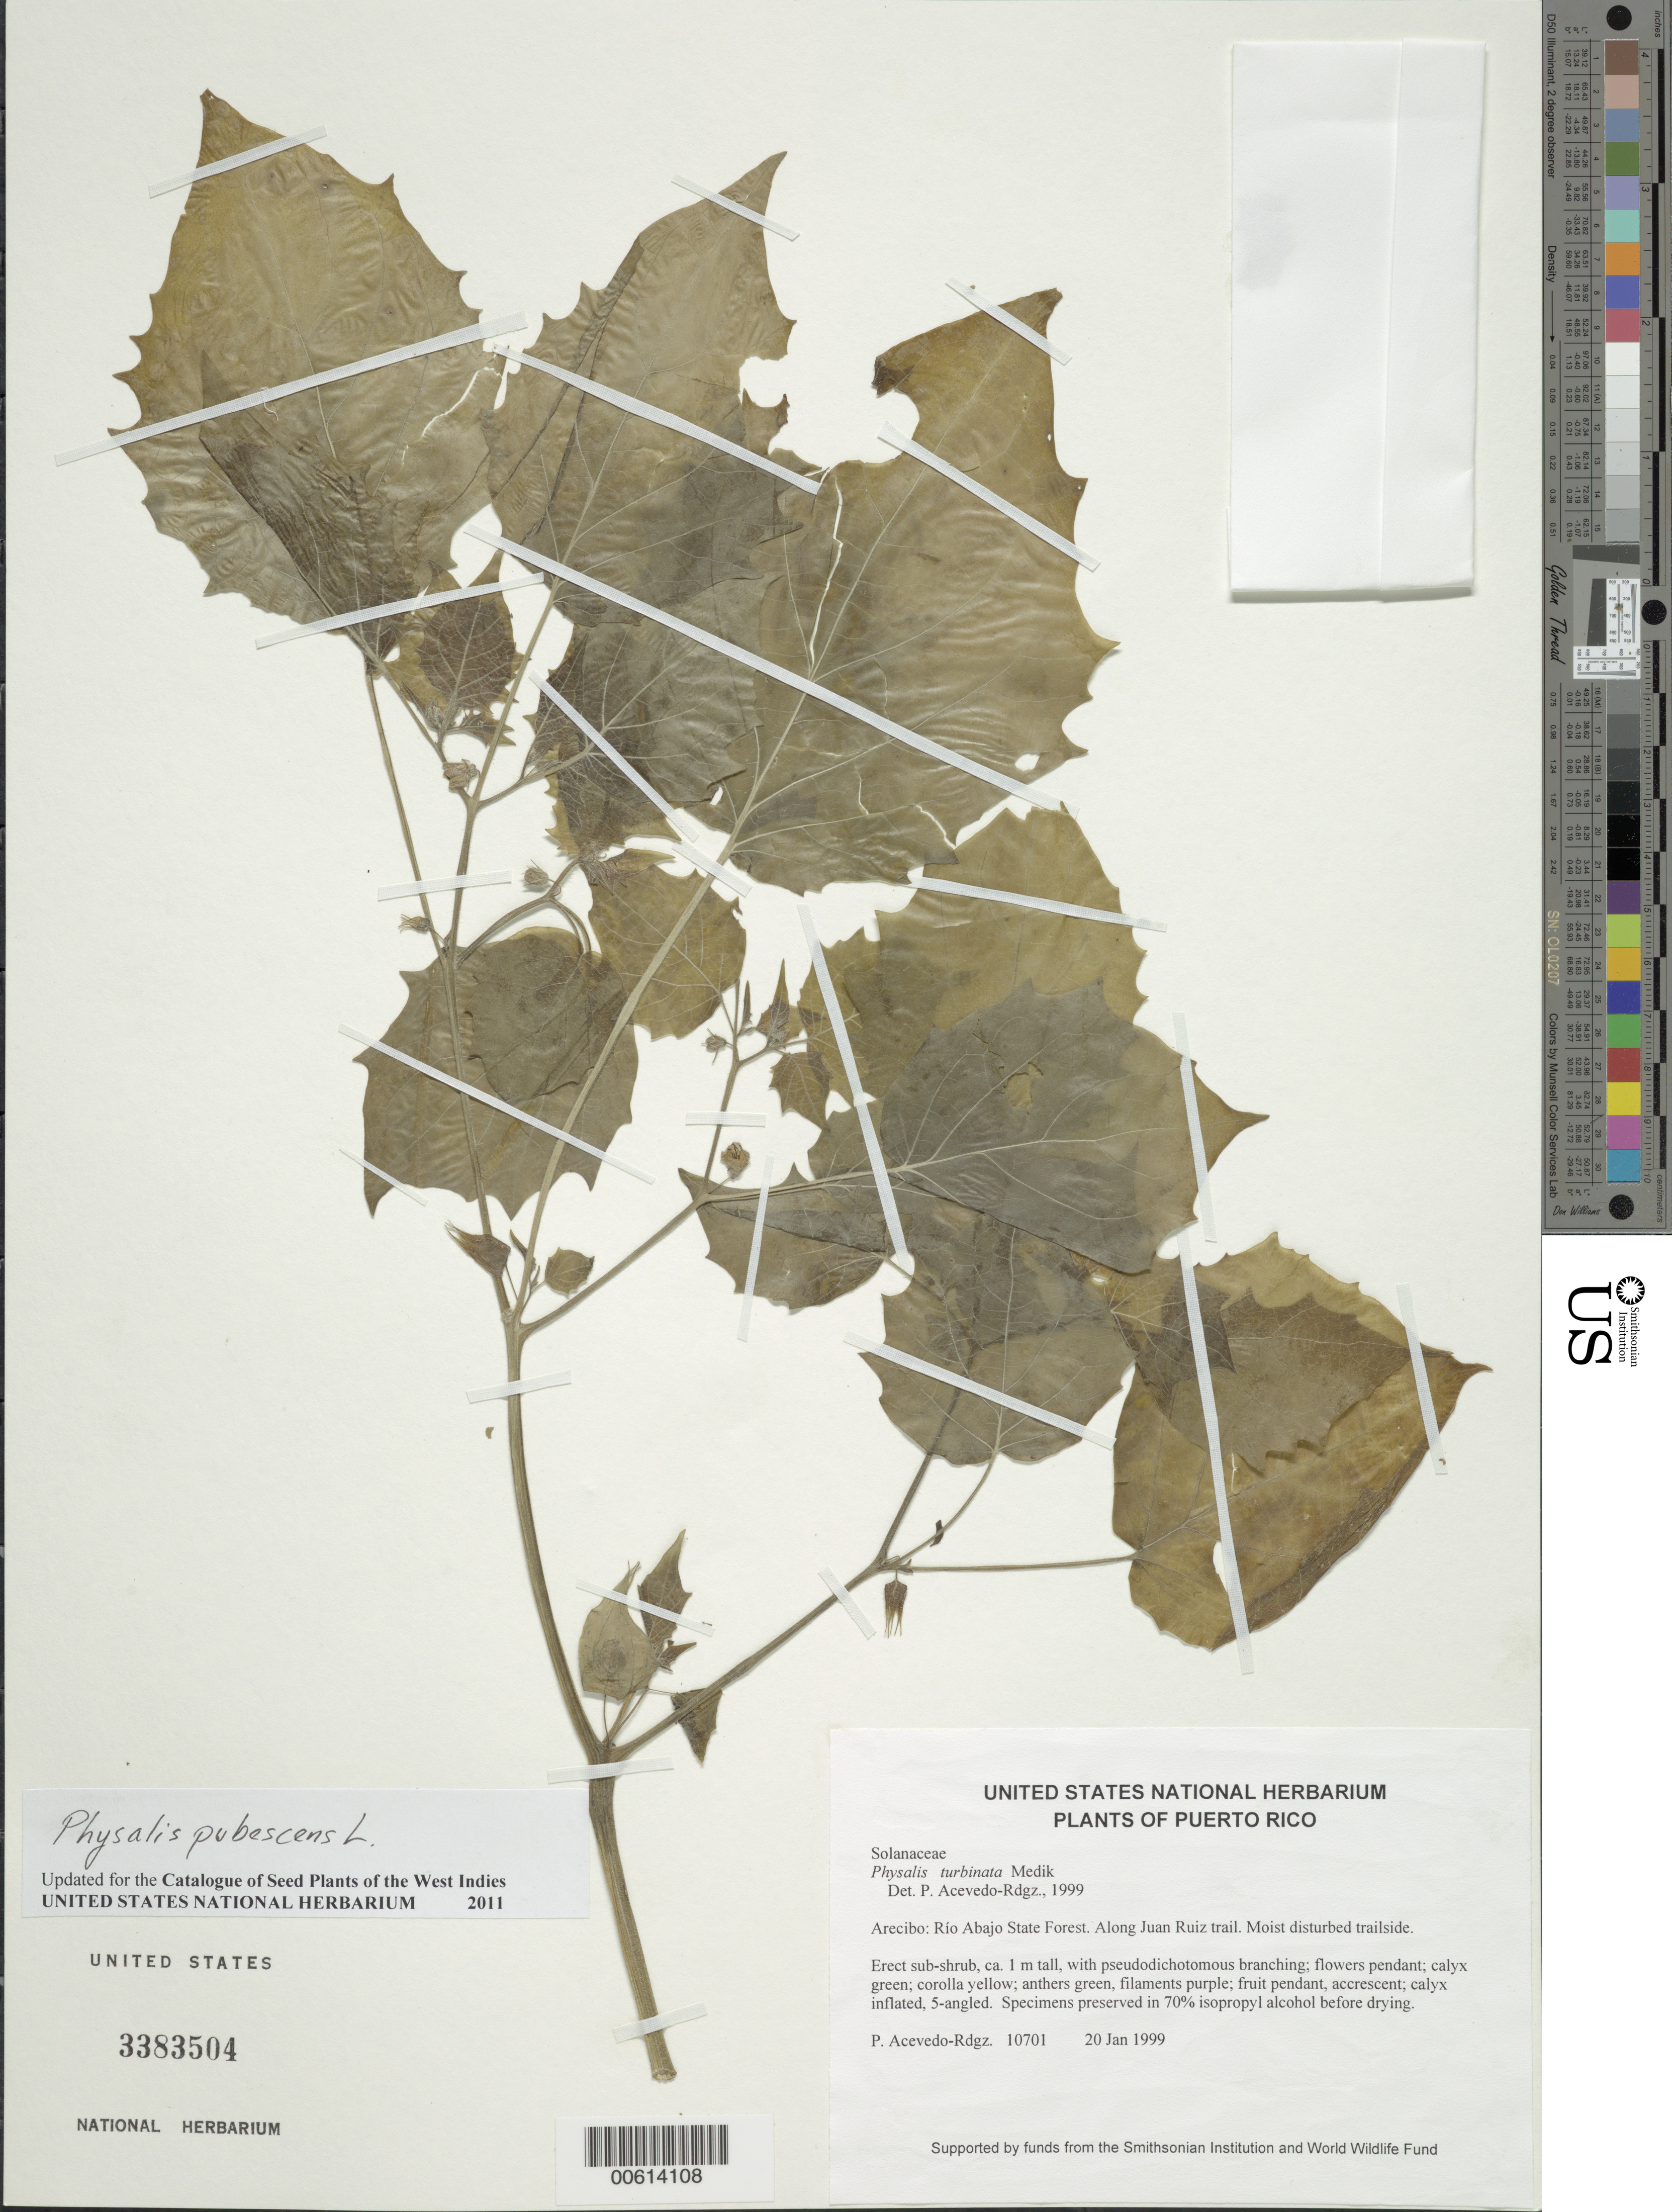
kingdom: Plantae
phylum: Tracheophyta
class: Magnoliopsida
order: Solanales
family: Solanaceae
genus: Physalis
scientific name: Physalis pubescens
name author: L.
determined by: Acevedo-Rodríguez, P., (BOT), Smithsonian Institution - National Museum of Natural History (UNITED STATES)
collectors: P. Acevedo-Rodr.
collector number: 10701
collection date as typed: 20 Jan 1999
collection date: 1999-01-20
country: Puerto Rico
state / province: Arecibo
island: Puerto Rico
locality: Arecibo; Río Abajo State Forest. Along Juan Ruiz trail.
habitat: Moist disturbed trailside.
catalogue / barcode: US 3383504